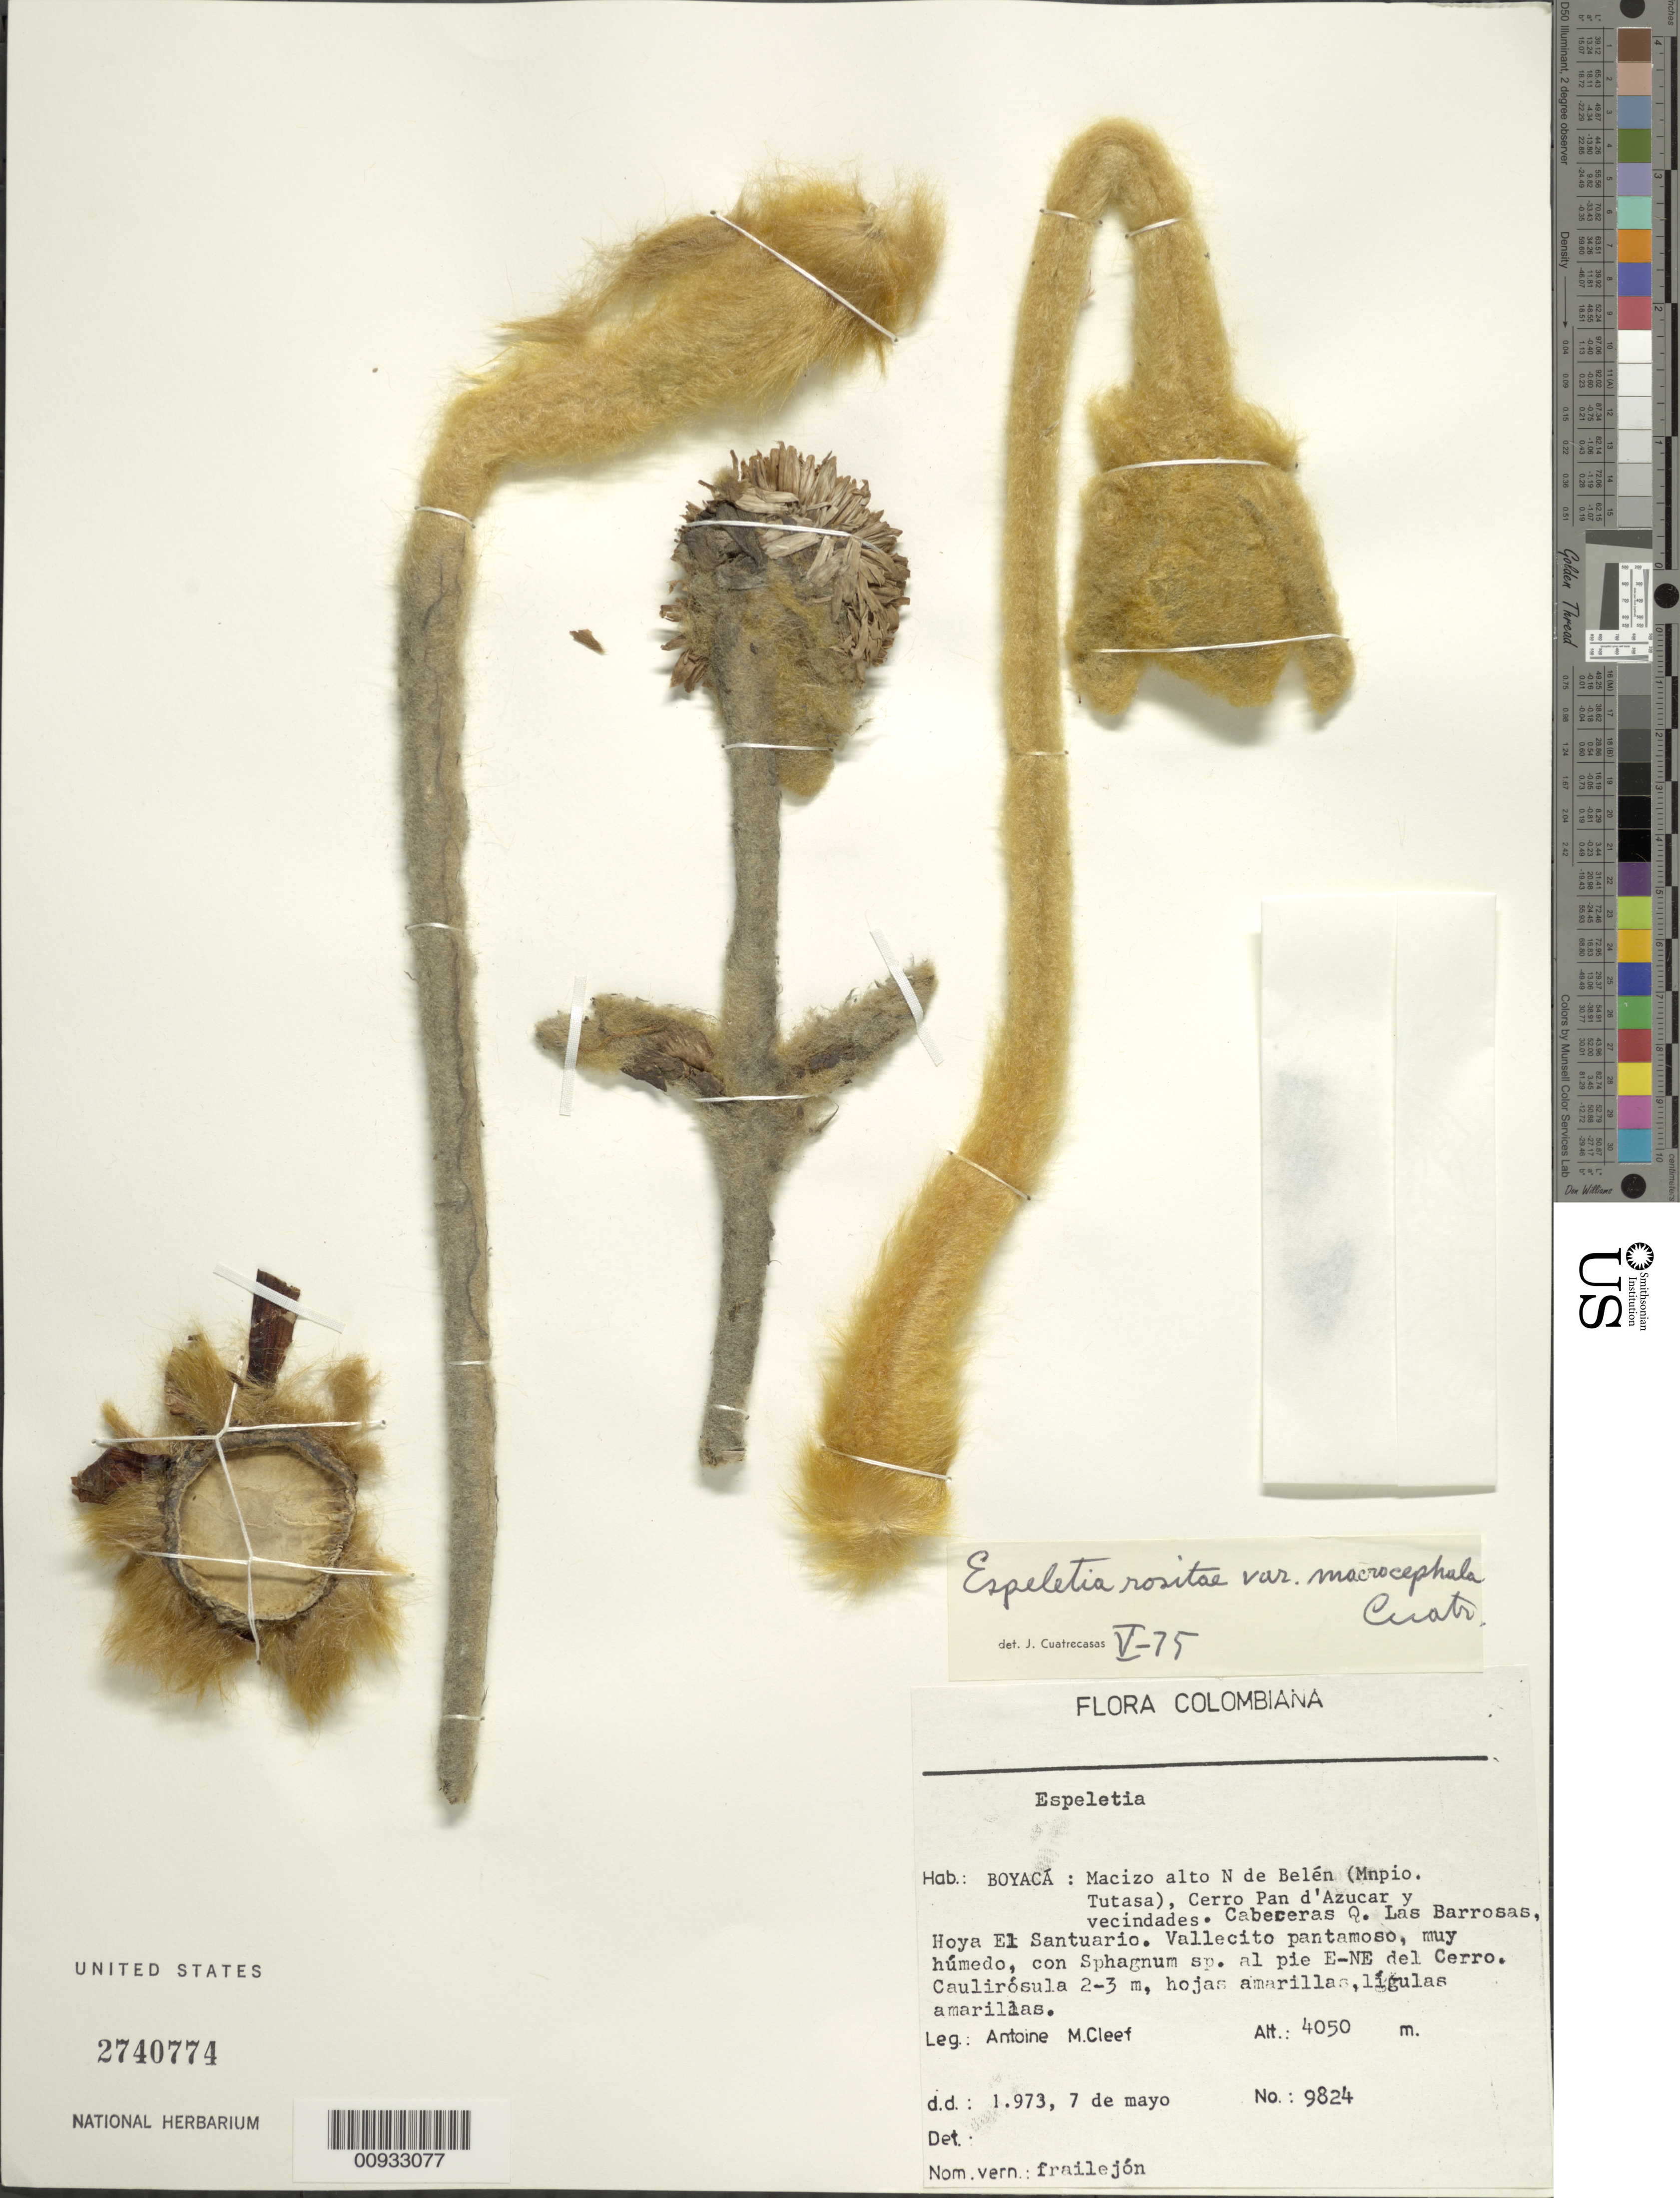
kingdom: Plantae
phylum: Tracheophyta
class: Magnoliopsida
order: Asterales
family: Asteraceae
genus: Espeletia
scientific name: Espeletia rositae subsp. macrocephala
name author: (Cuatrec.) Cuatrec.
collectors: A. M. Cleef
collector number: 9824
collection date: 1973-05-07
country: Colombia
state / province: Boyacá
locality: Macizo alto N de Belen (Mnpio. Tutasa), Cerro Pan d'Azucar y vecindades, Cabeceras Q. Las Barrosas, Hoya El Santuario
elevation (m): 4050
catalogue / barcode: US 2740774